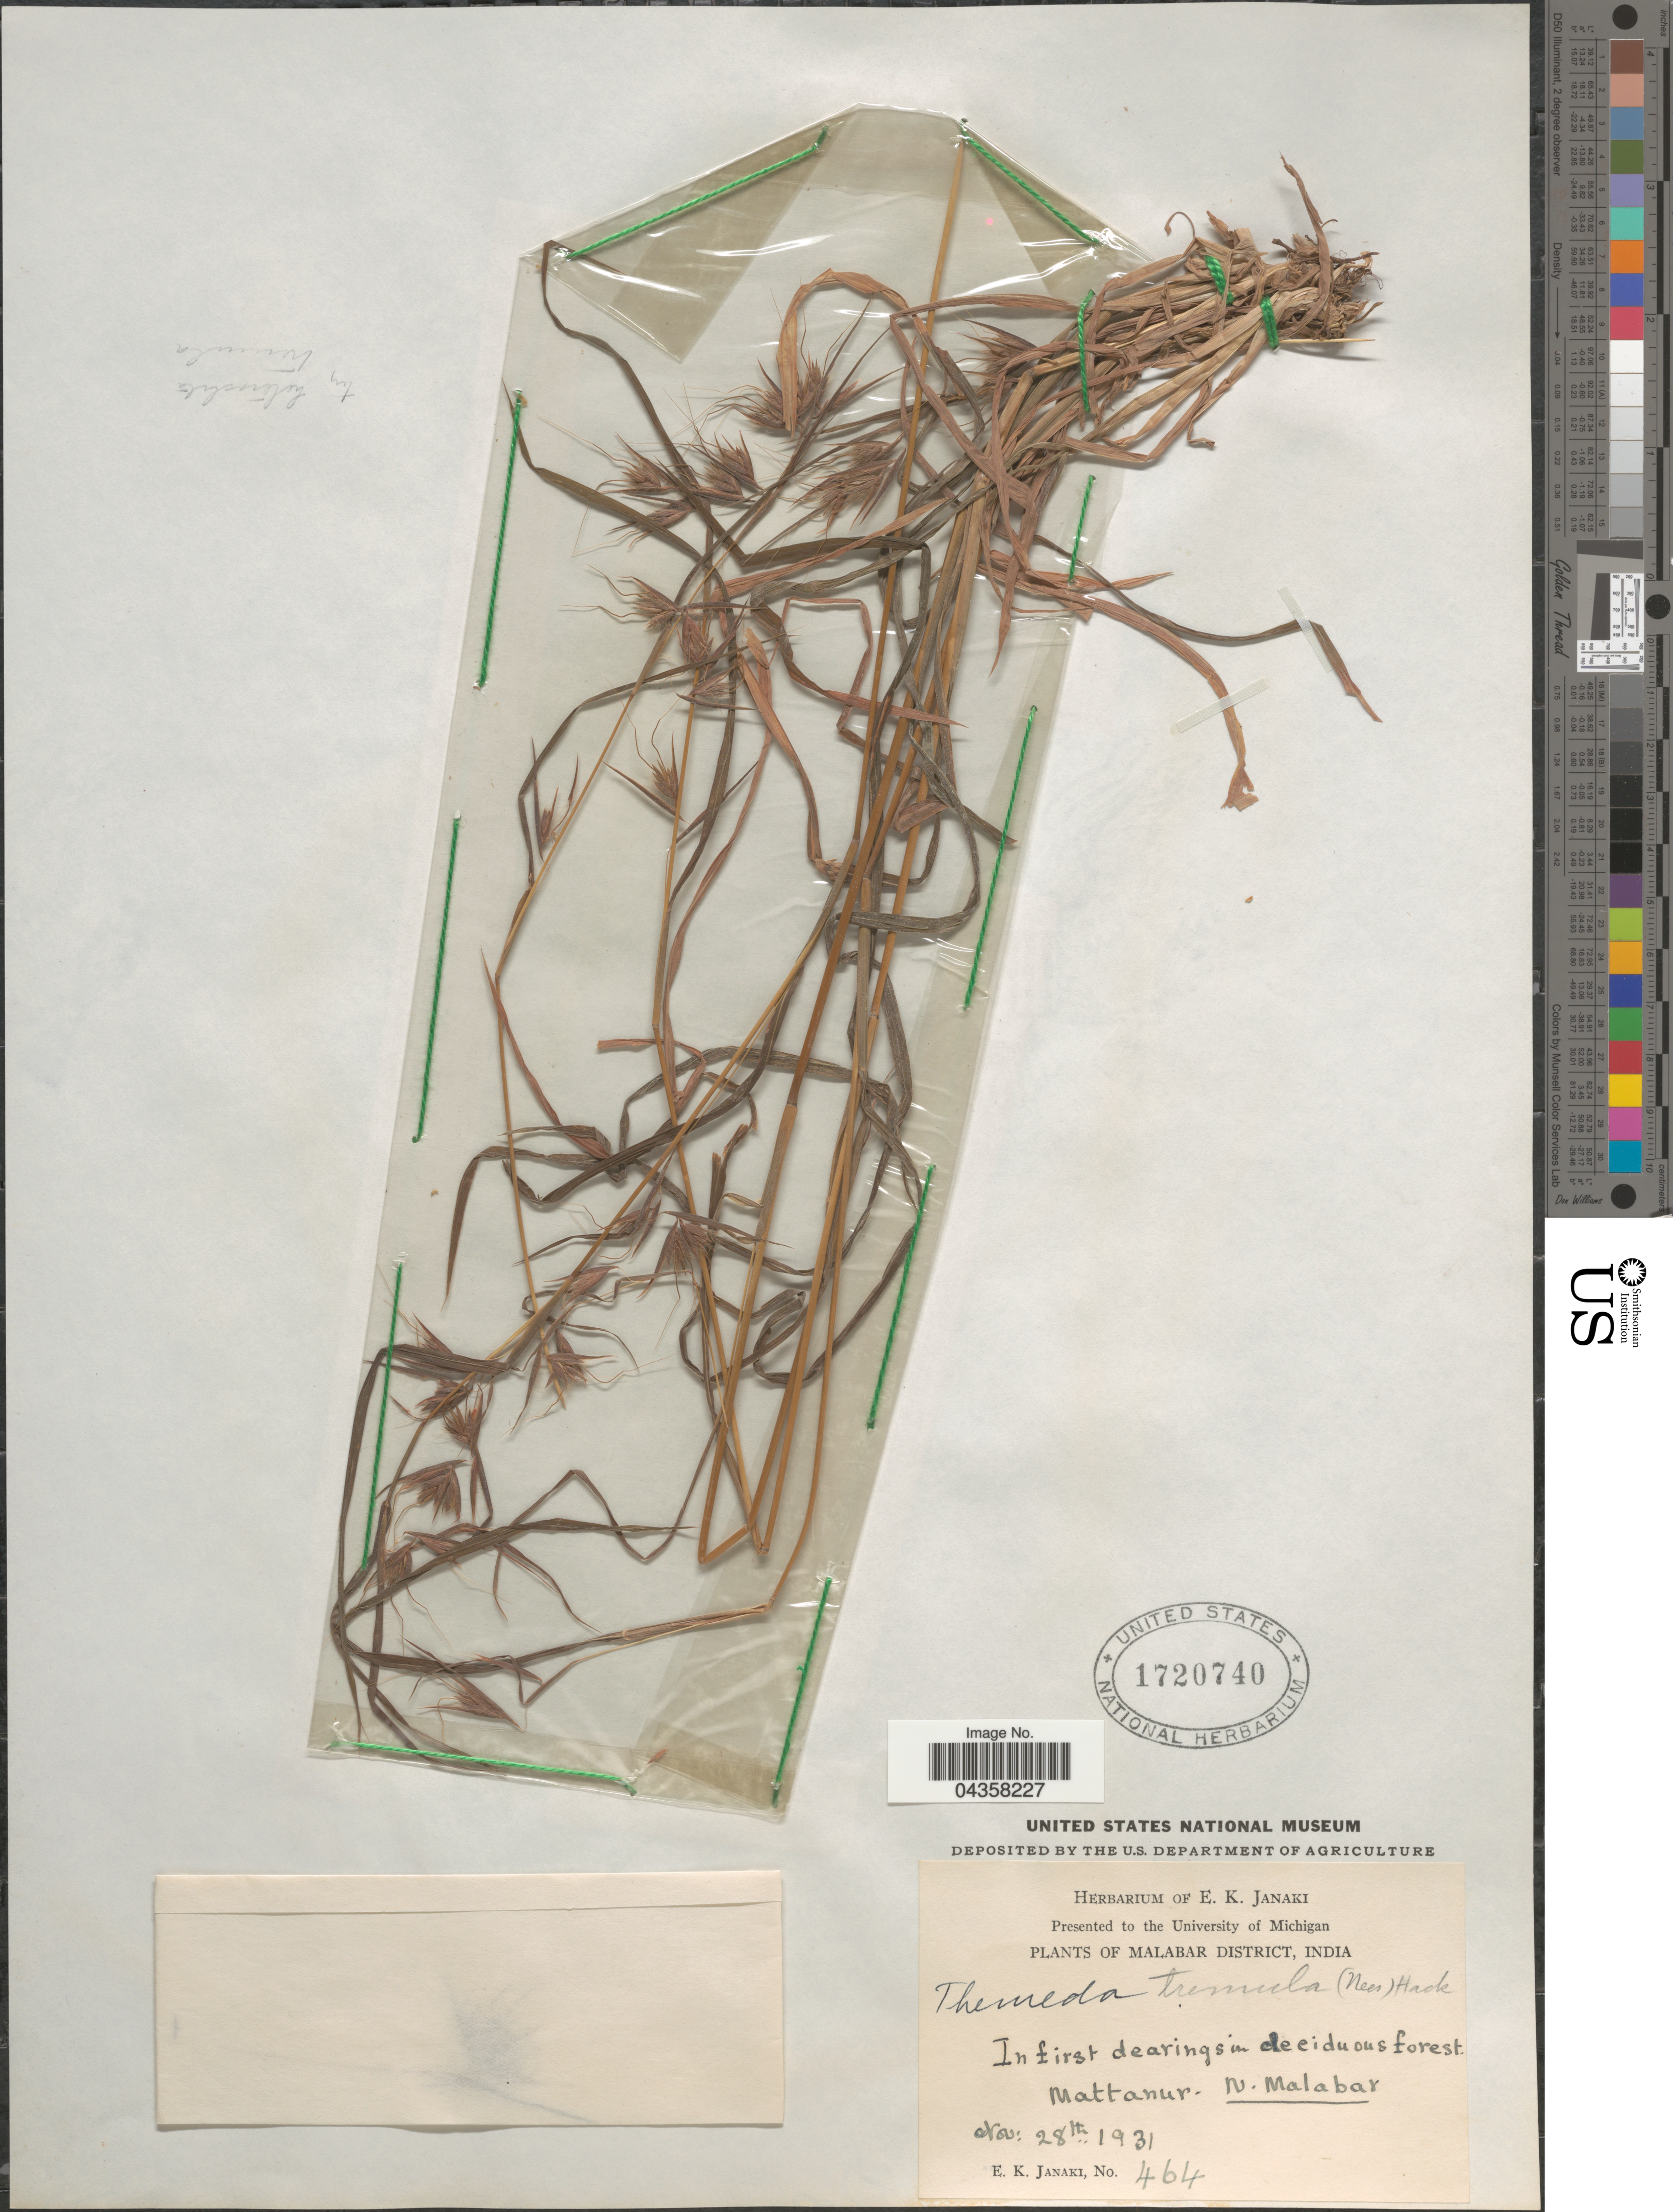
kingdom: Plantae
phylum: Tracheophyta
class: Liliopsida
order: Poales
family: Poaceae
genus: Themeda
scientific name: Themeda tremula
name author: (Nees) Hack.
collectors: E. Janaki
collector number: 464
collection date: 1931-11-28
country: India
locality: Malabar District. In first clearings in deciduous forest. Mattanur - N. Malabar.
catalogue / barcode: US 1720740